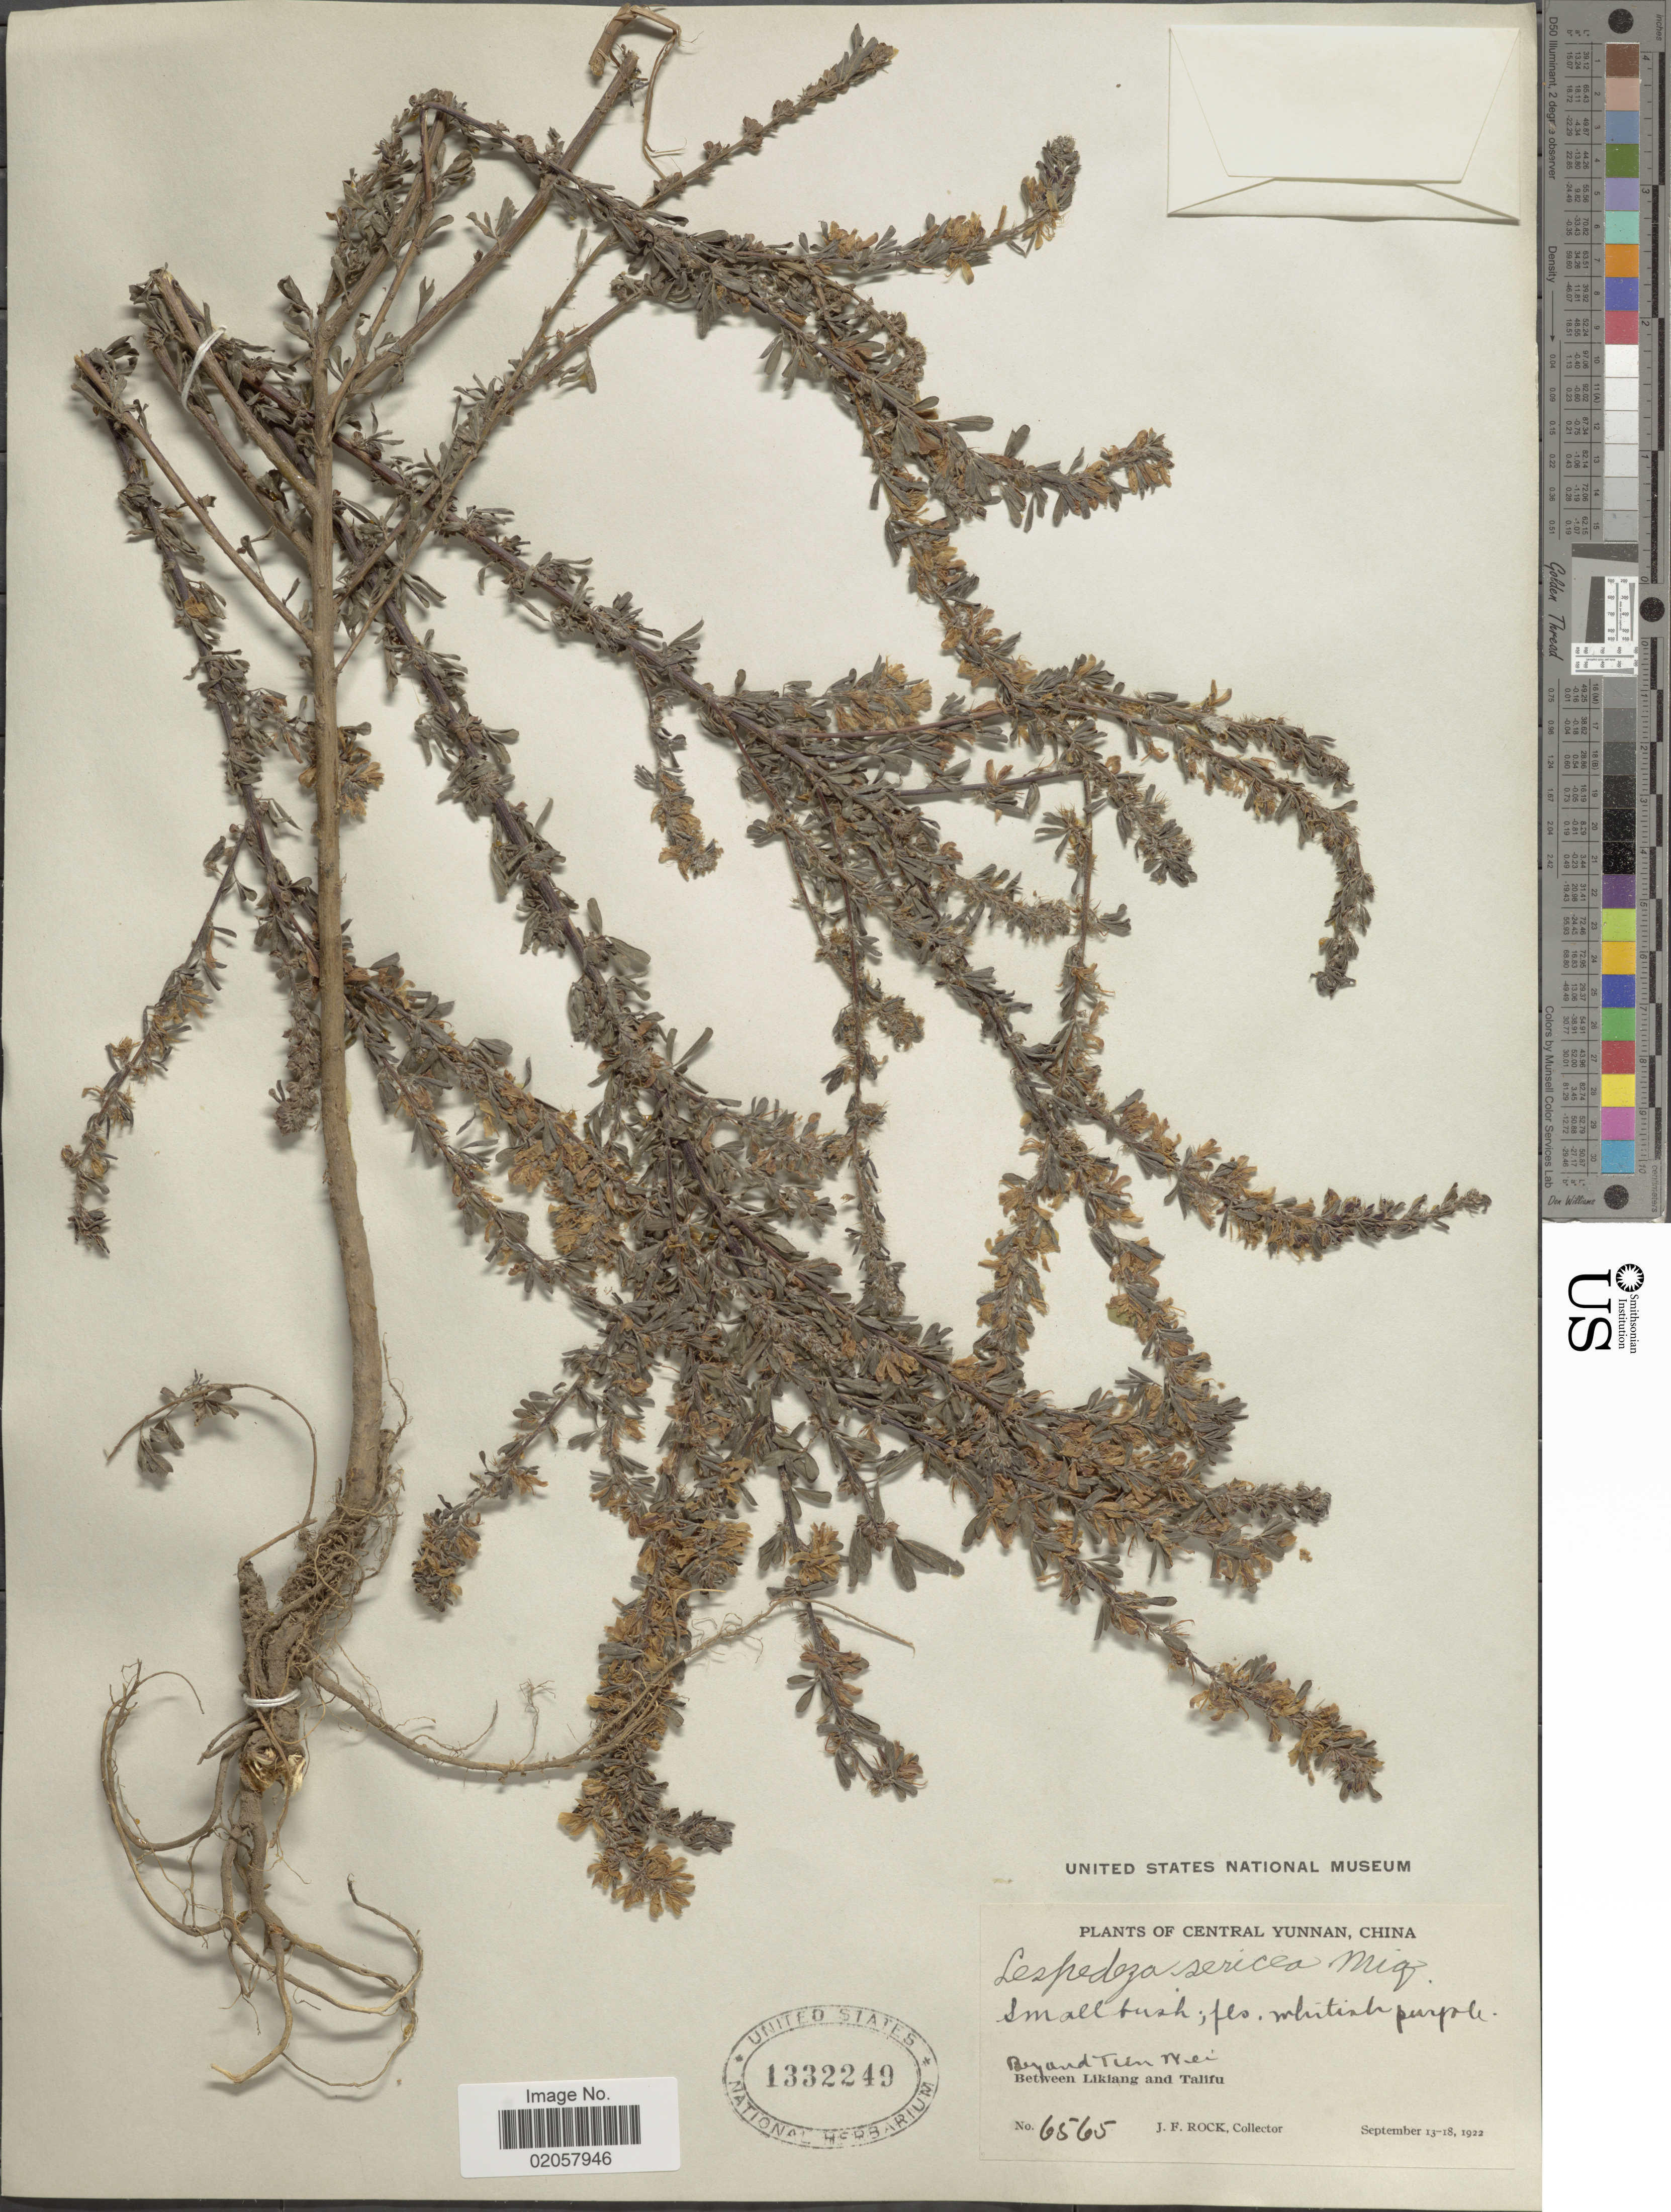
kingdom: Plantae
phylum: Tracheophyta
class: Magnoliopsida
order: Fabales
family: Fabaceae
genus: Lespedeza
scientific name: Lespedeza cuneata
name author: (Dum. Cours.) G. Don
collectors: J. Rock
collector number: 6565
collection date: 1922-09-13/1922-09-18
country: China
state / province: Yunnan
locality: Central Yunnan, Bery and Tun-Wei, between Likiang and Talifu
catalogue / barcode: US 1332249